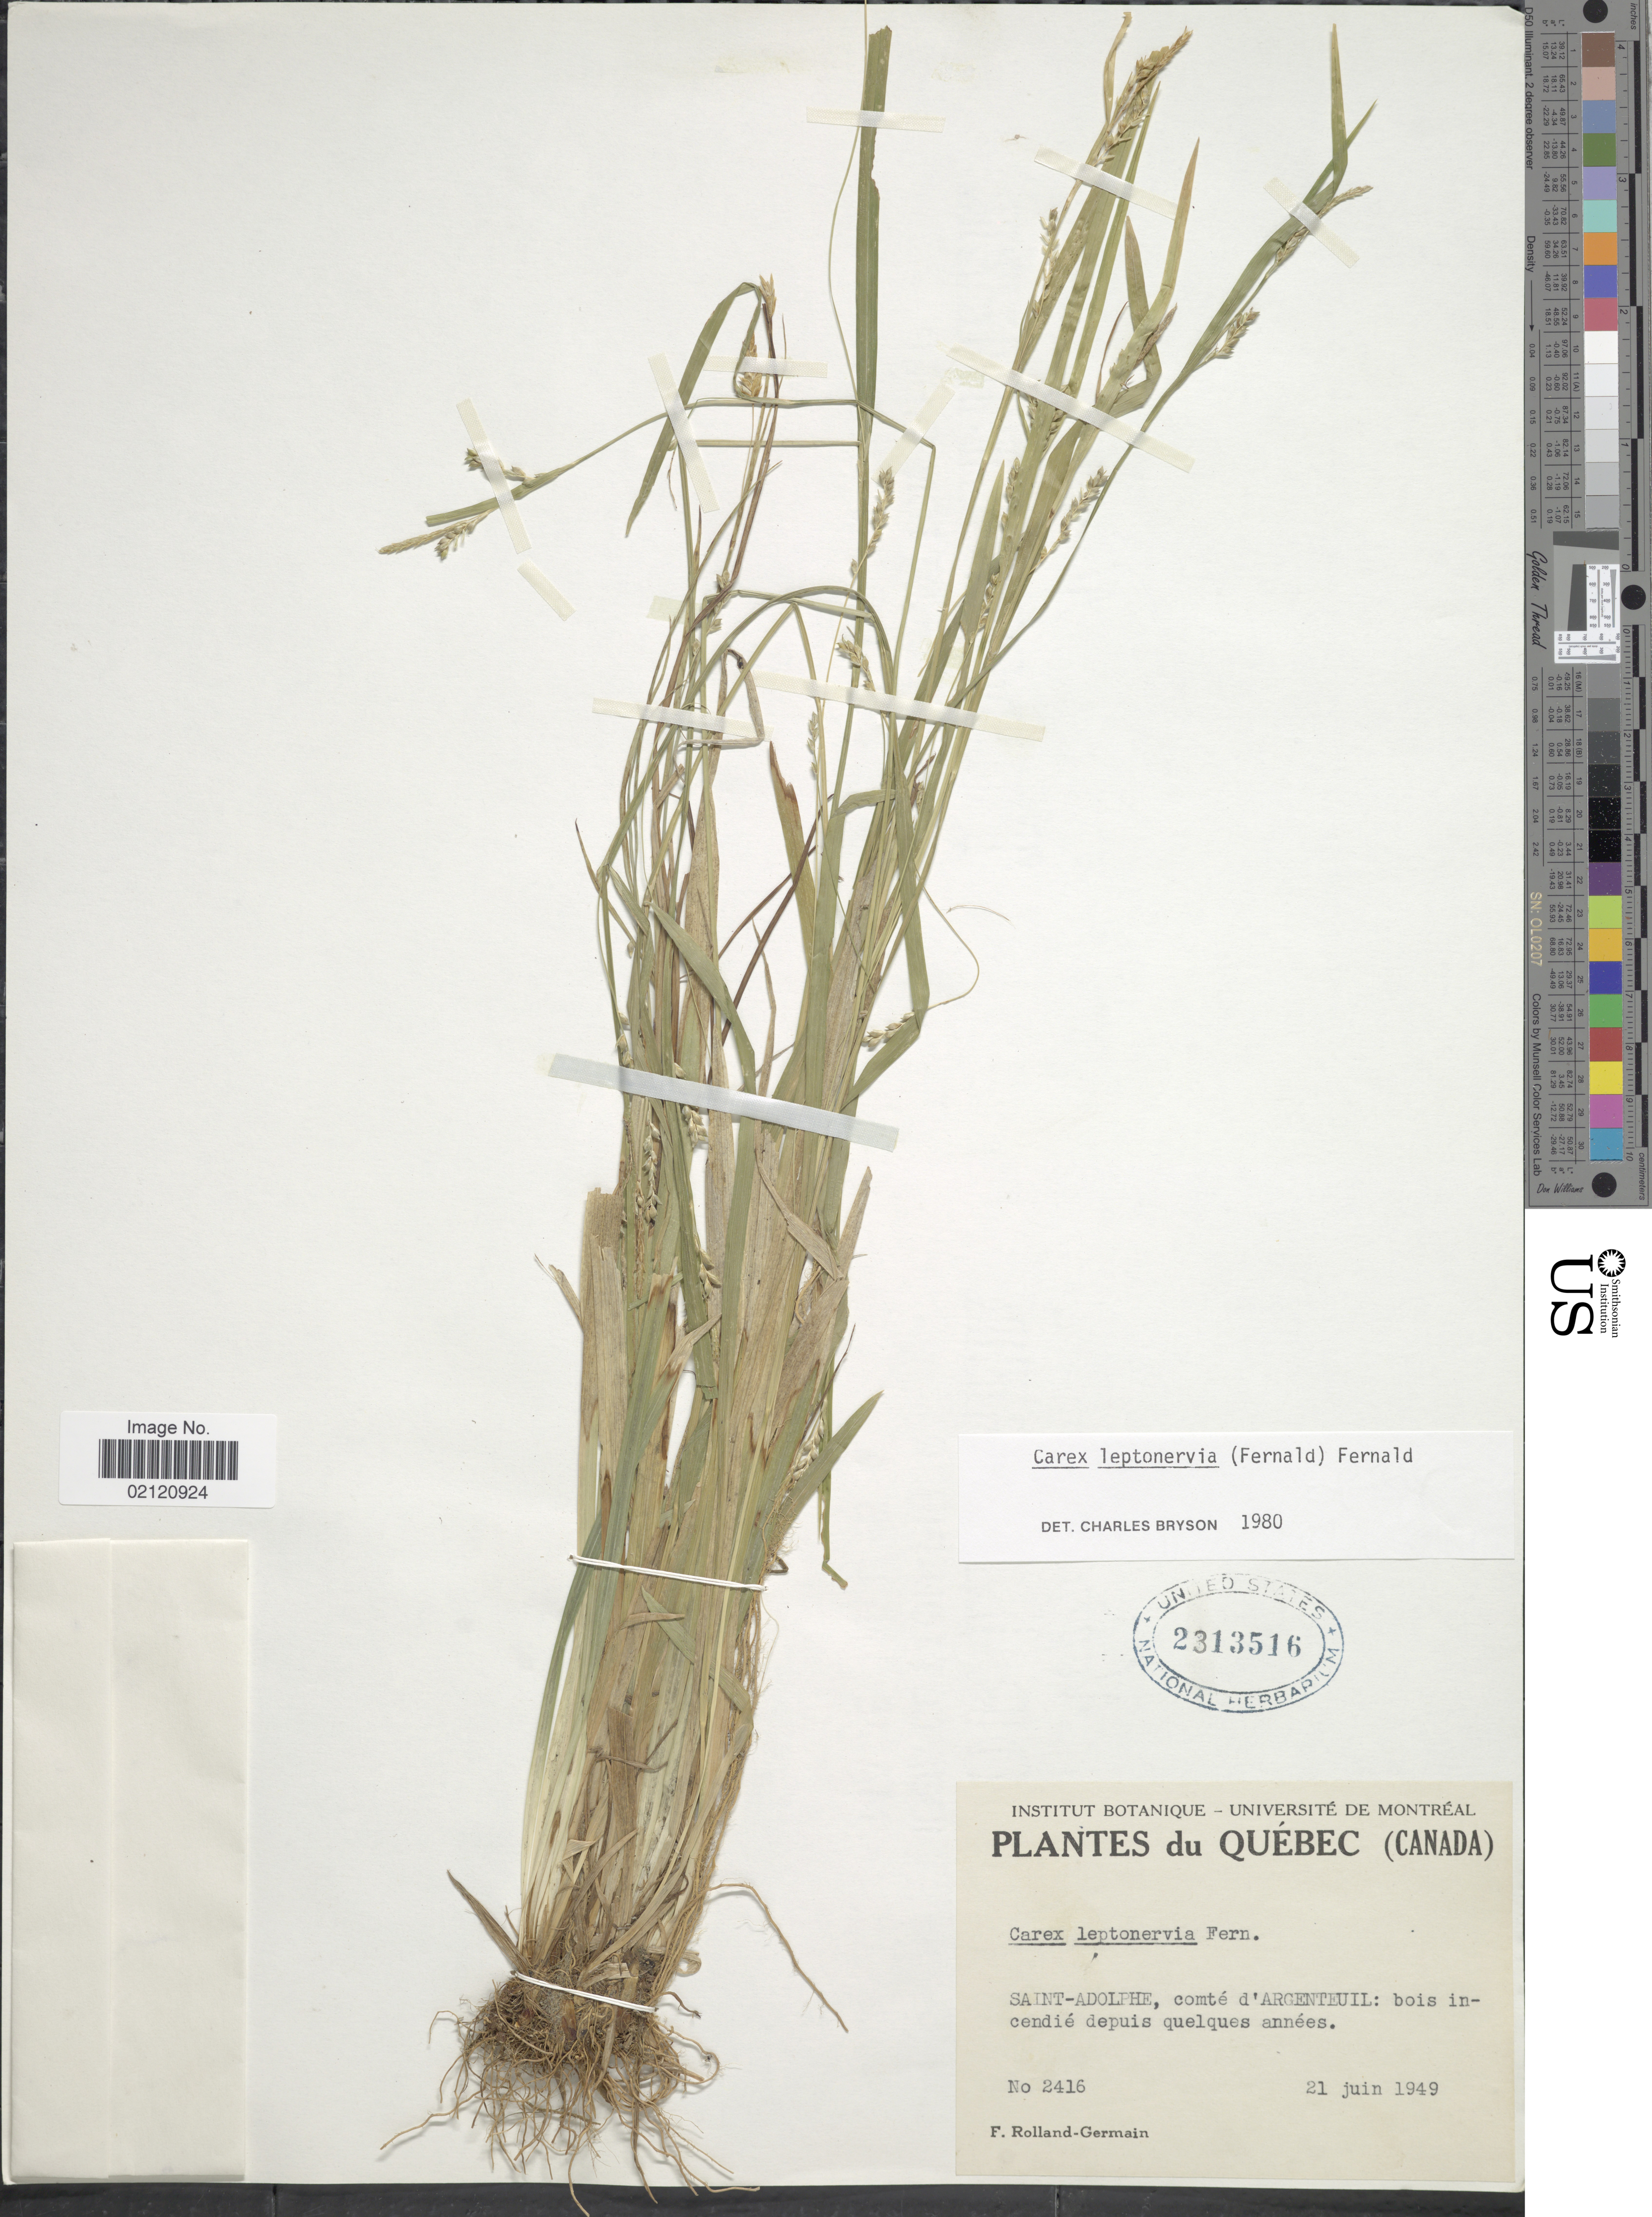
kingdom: Plantae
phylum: Tracheophyta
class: Liliopsida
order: Poales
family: Cyperaceae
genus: Carex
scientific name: Carex leptonervia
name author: (Fernald) Fernald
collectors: Rolland-Germain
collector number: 2416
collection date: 1949-06-21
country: Canada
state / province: Quebec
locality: Saint Adolphe, comte d'Argenteuil: bois incendie depuis quelques annees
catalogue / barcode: US 2313516